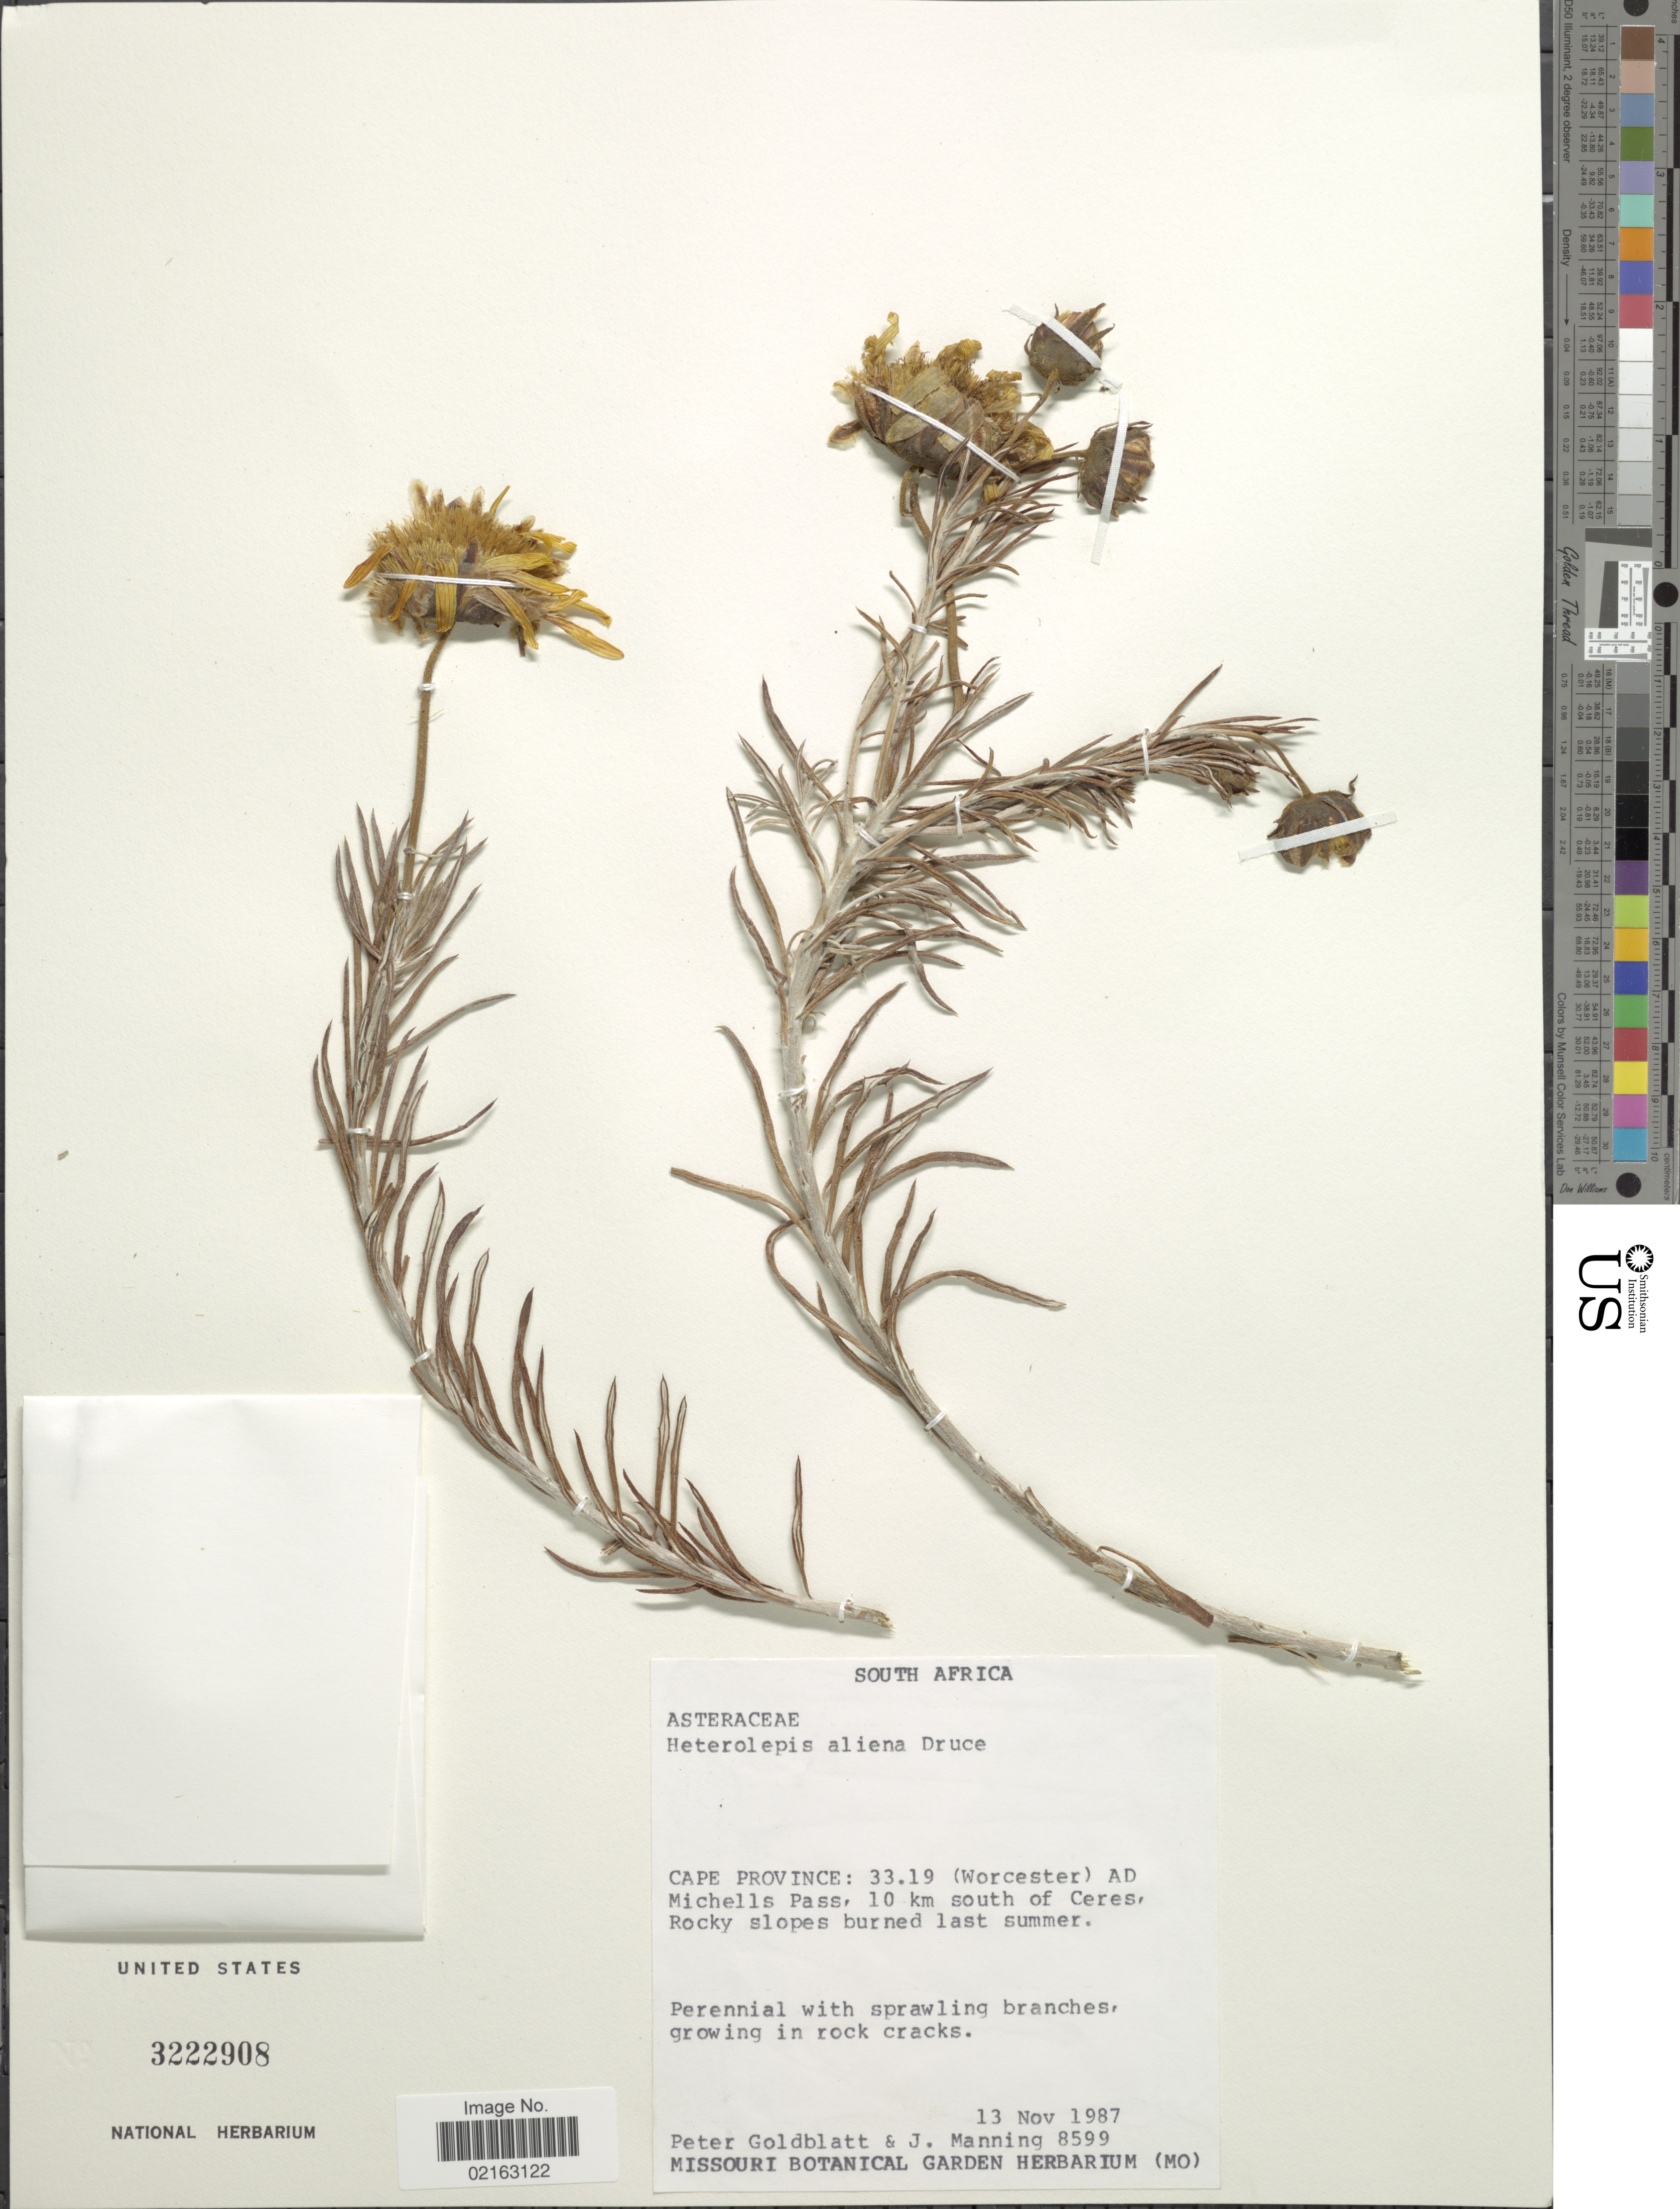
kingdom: Plantae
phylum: Tracheophyta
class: Magnoliopsida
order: Asterales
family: Asteraceae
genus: Heterolepis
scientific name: Heterolepis aliena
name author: (L. f.) Druce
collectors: P. Goldblatt & J. Manning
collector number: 8599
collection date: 1987-11-13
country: South Africa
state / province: Western Cape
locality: Cape Province: 33.19 (Worcester) AD Michells Pass, 10 km south of Ceres, Rocky slopes burned last summer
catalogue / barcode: US 3222908